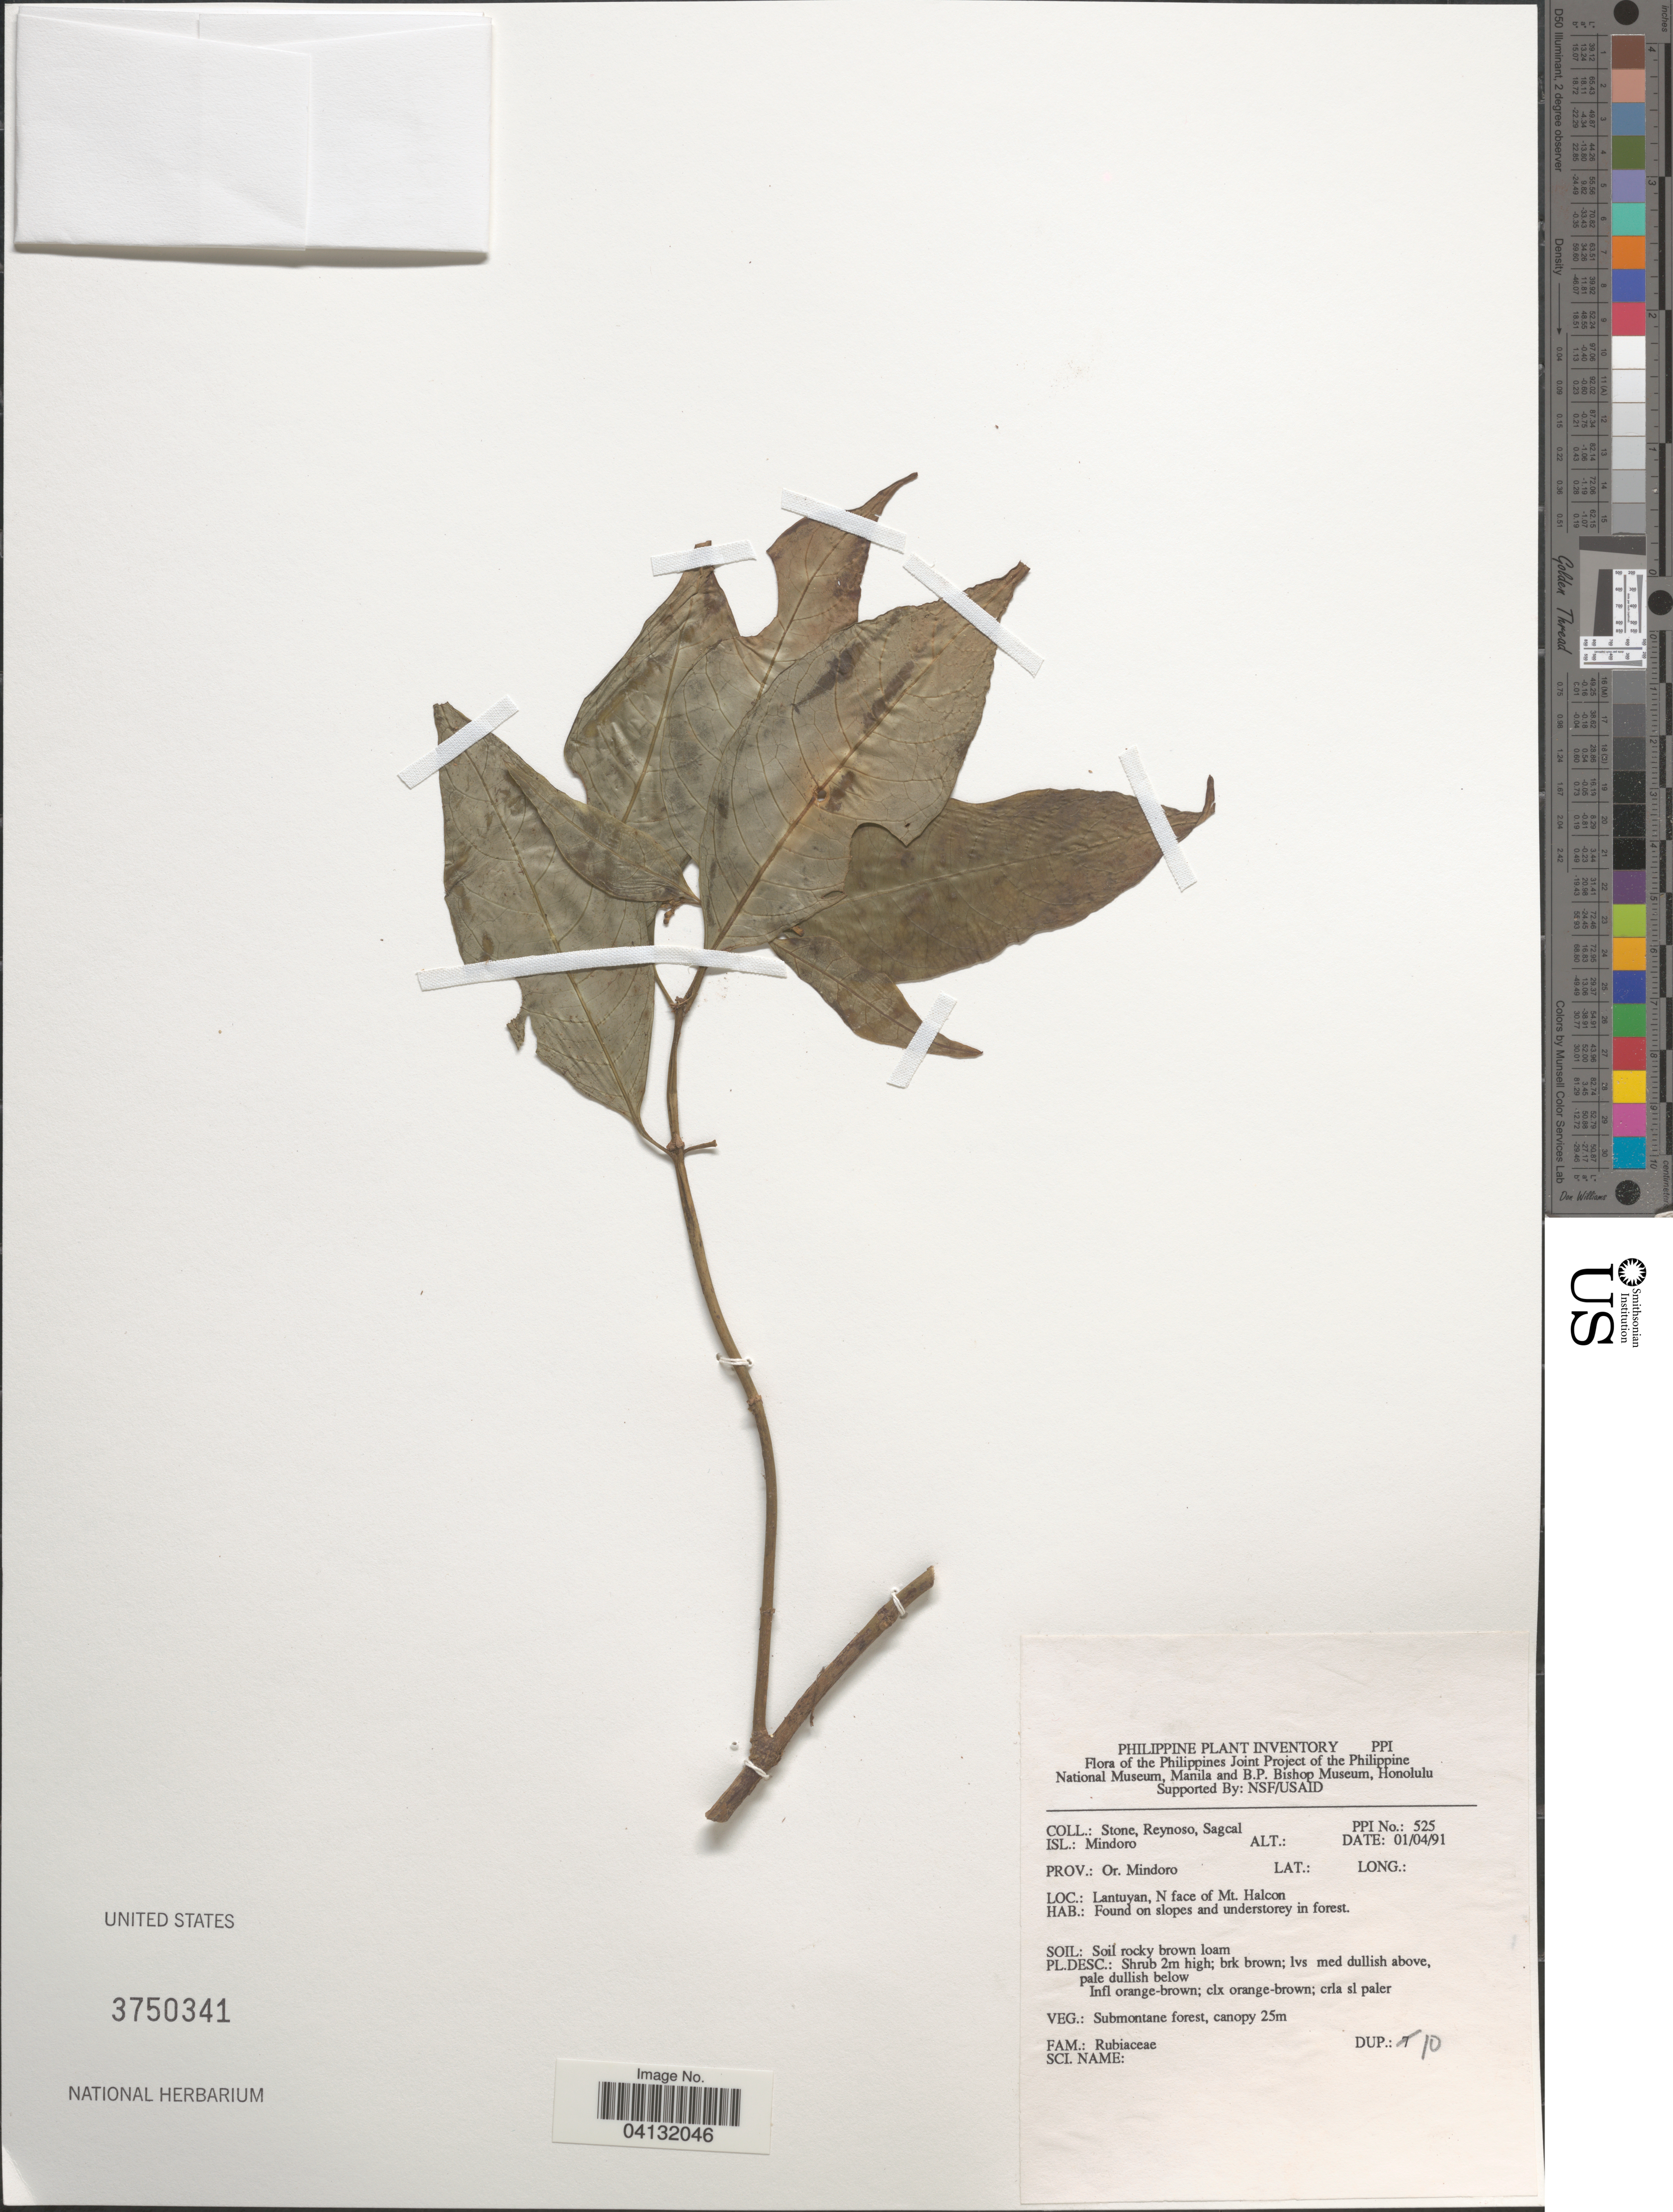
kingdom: Plantae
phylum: Tracheophyta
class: Magnoliopsida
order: Gentianales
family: Rubiaceae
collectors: -. Stone, E. Reynoso & E. Sagcal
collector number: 525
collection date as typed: Transcribed d/m/y: 1/4/91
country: Philippines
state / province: Mimaropa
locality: Isl.: Mindoro. Prov.: Or. Mindoro. Lantuyan, N face of Mt. Halcon.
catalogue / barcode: US 3750341